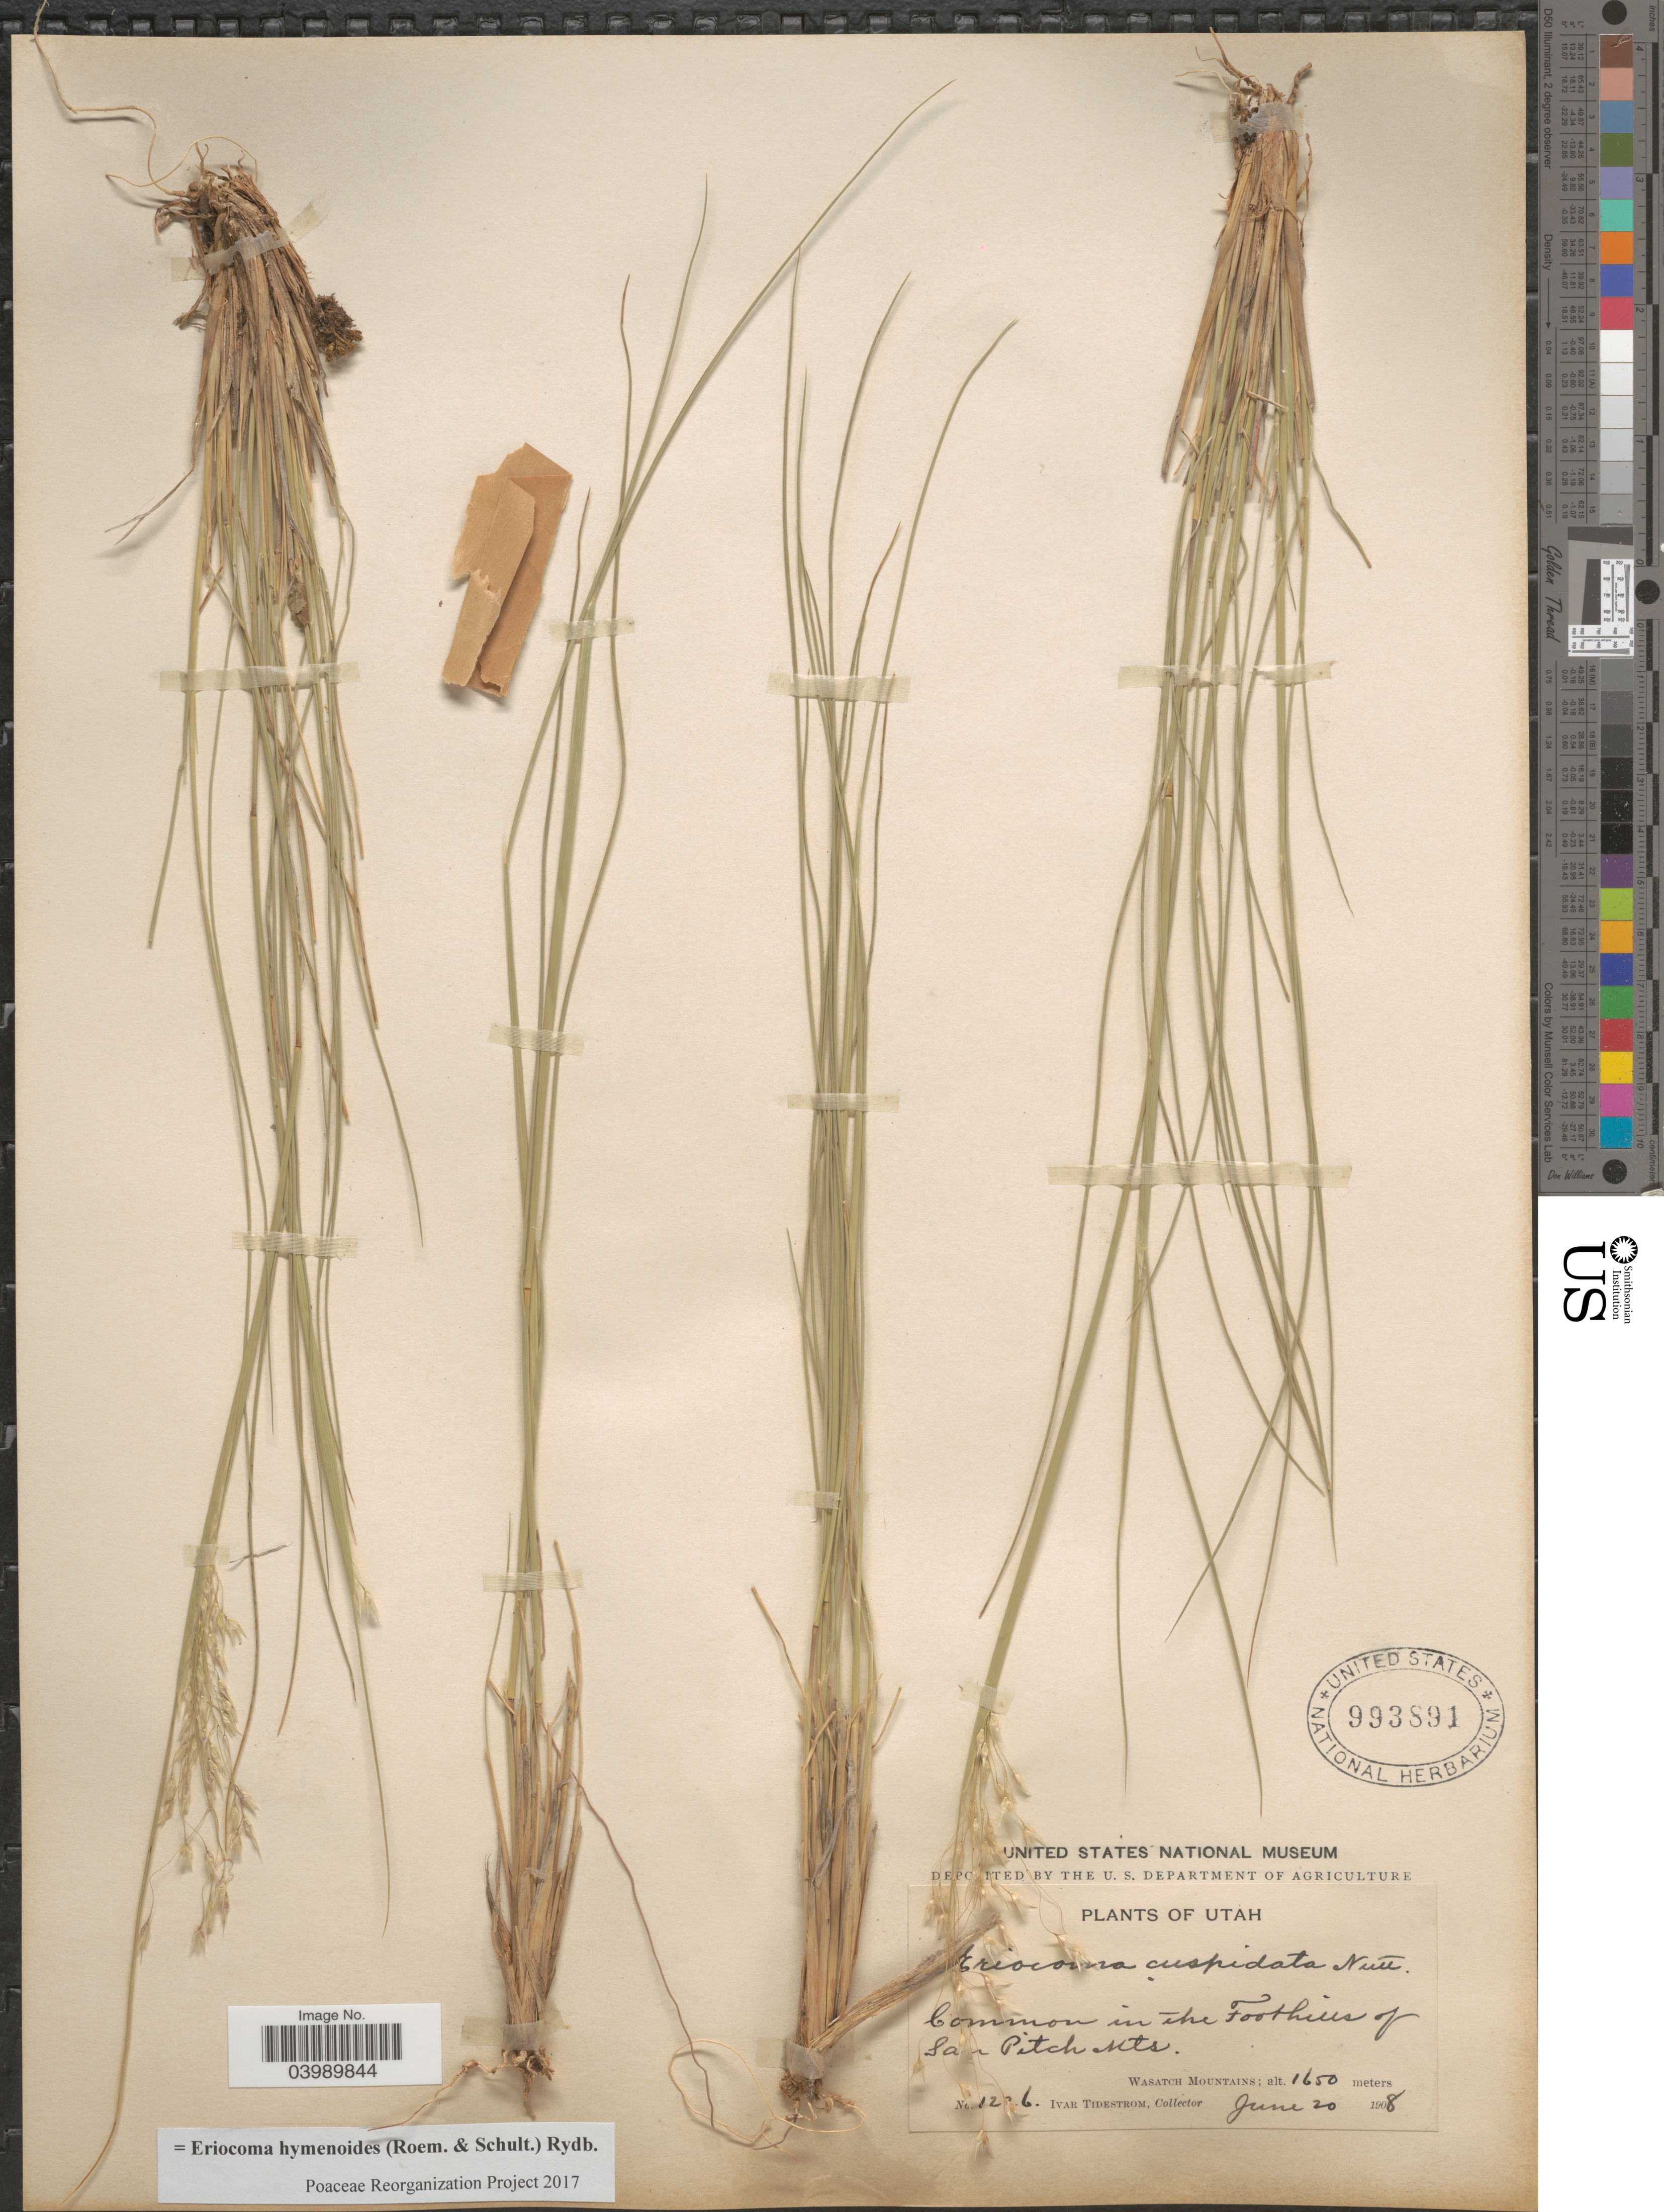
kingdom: Plantae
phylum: Tracheophyta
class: Liliopsida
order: Poales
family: Poaceae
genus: Eriocoma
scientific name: Eriocoma hymenoides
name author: (Roem. & Schult.) Rydb.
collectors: I. F. Tidestrom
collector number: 1226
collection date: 1908-06-20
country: United States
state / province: Utah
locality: Common in the Foothills of San Pitch Mts. Wasatch Mountains.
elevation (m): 1650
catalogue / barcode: US 993891